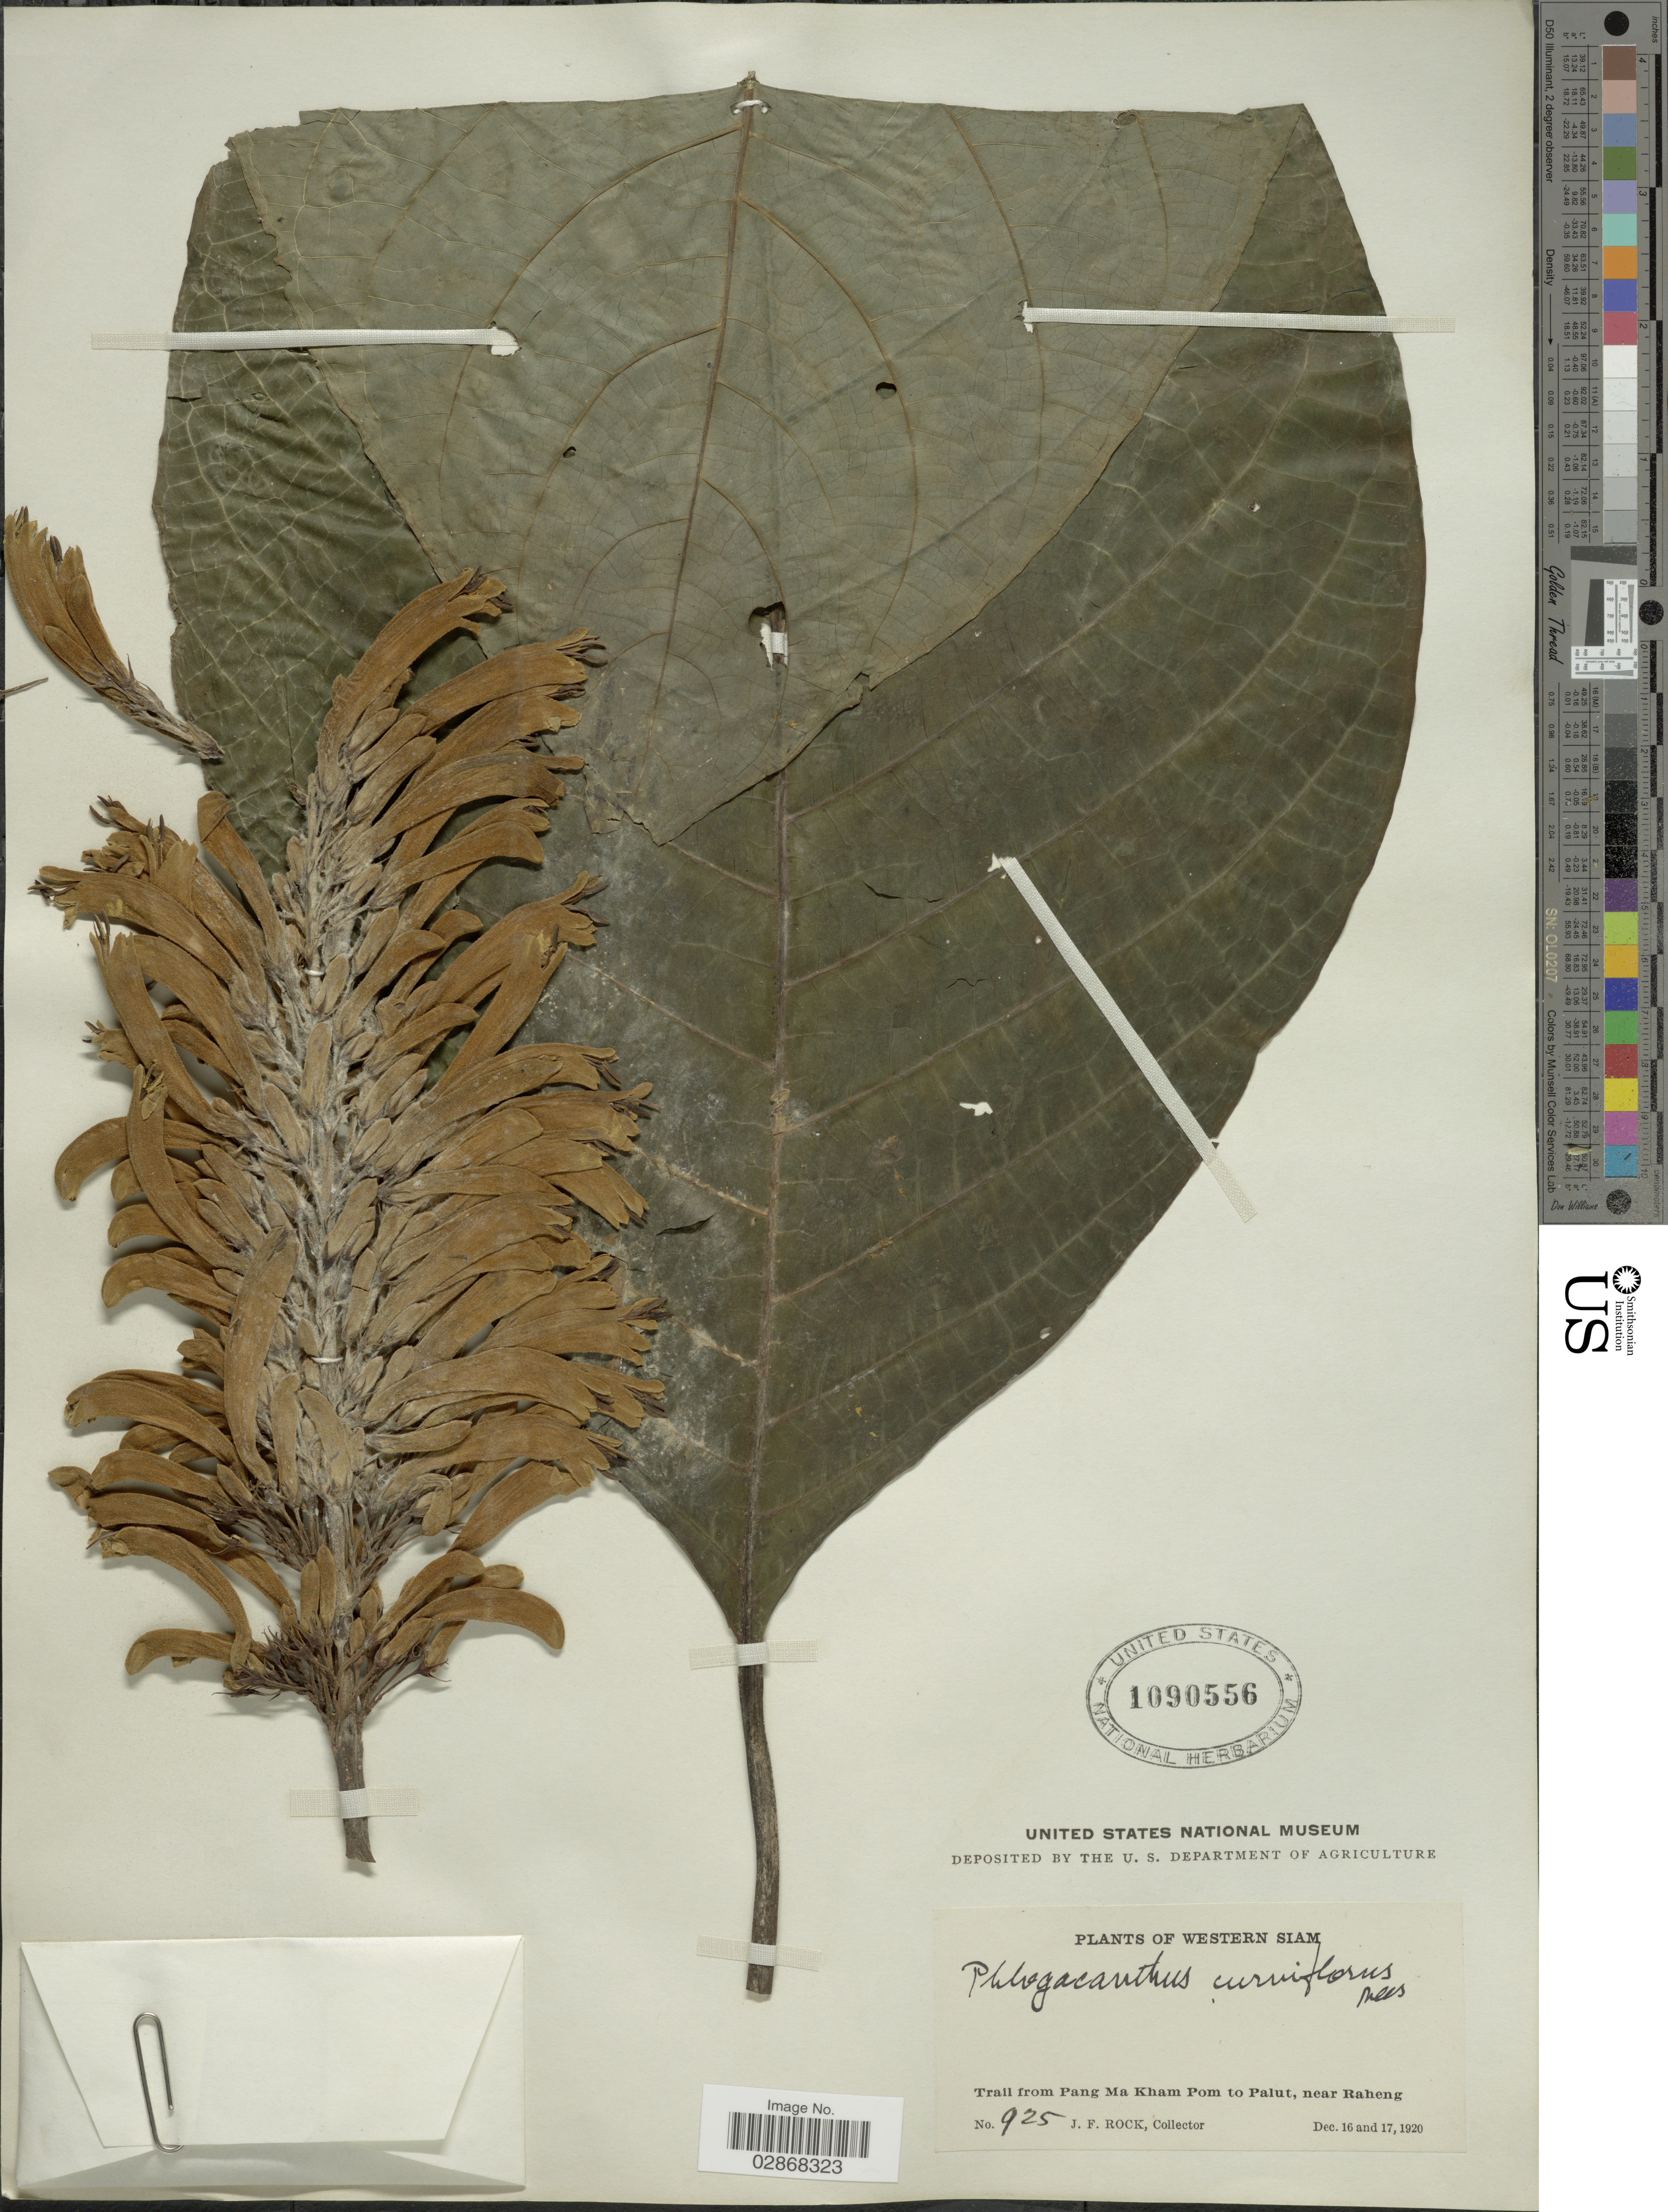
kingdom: Plantae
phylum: Tracheophyta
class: Magnoliopsida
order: Lamiales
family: Acanthaceae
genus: Phlogacanthus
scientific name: Phlogacanthus curviflorus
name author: Nees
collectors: J. Rock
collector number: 925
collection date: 1920-12-16/1920-12-17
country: Thailand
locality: Western Siam, Trail from Pang Ma Kham Pom to Palut, near Raheng.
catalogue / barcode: US 1090556